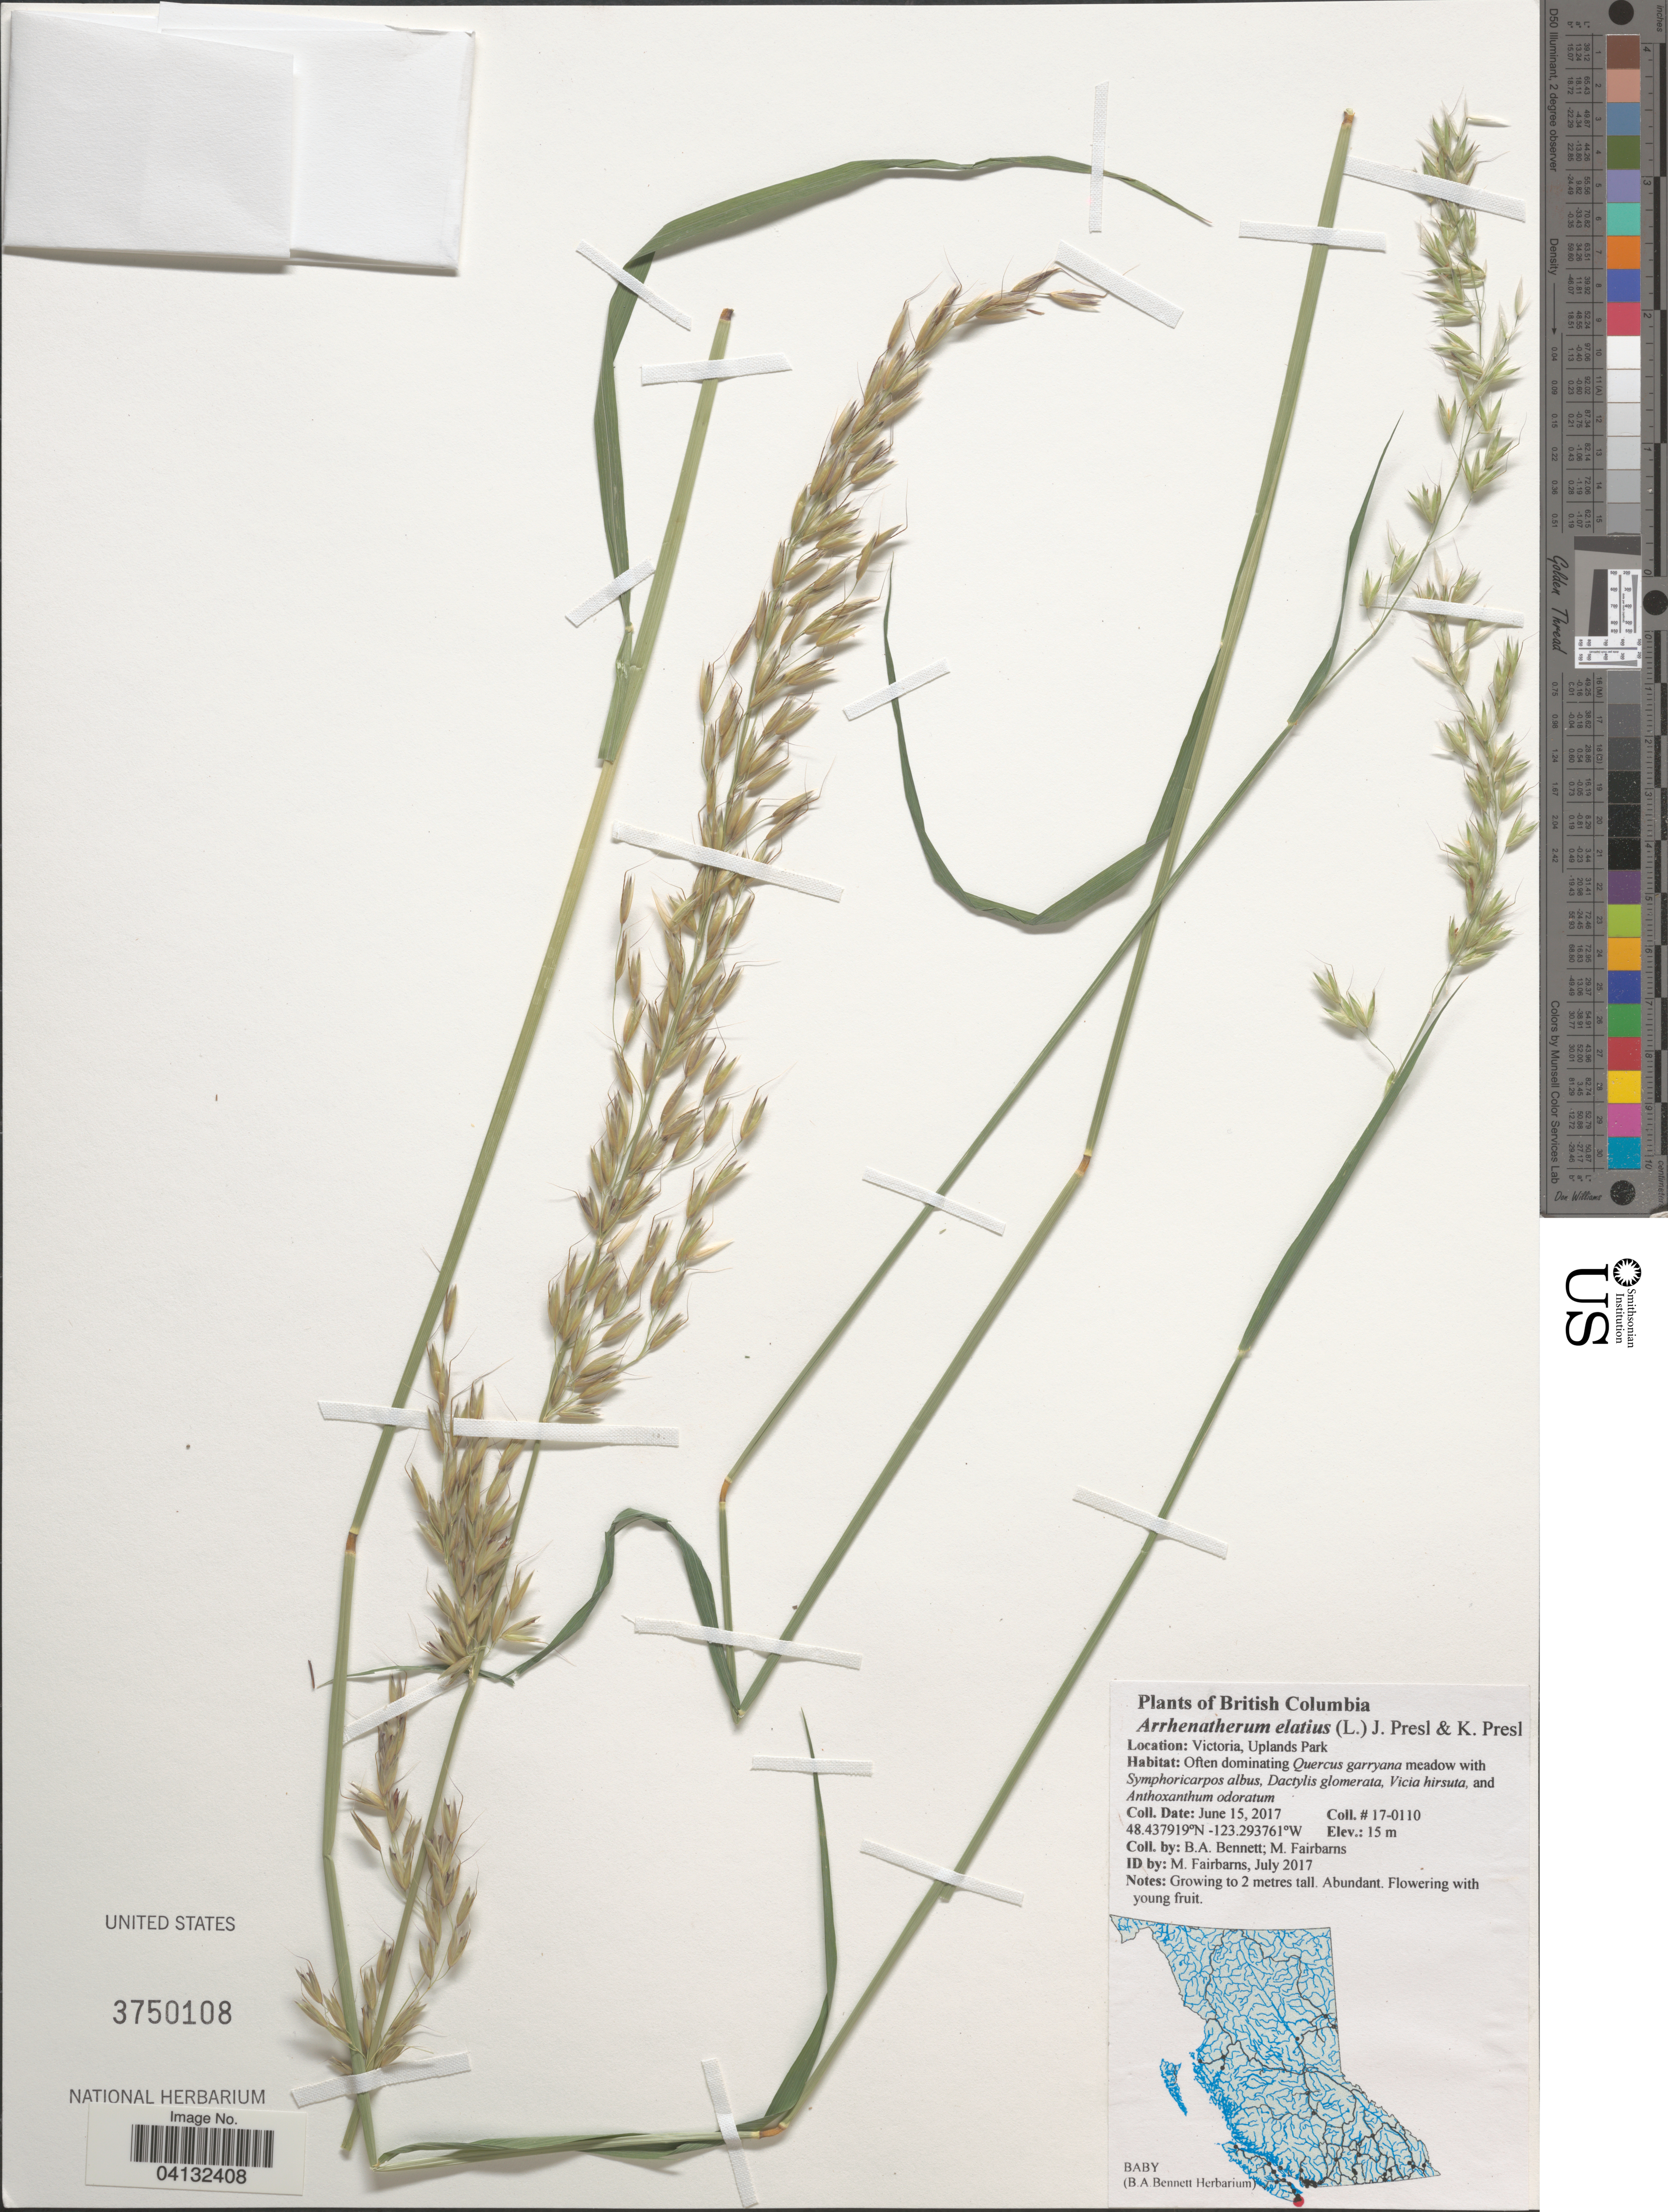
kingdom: Plantae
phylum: Tracheophyta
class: Liliopsida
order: Poales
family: Poaceae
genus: Arrhenatherum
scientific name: Arrhenatherum elatius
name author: (L.) J. Presl & C. Presl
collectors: B. A. Bennett & M. Fairbarns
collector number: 17-0110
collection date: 2017-06-15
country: Canada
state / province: British Columbia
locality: Victoria, Uplands Park.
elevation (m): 15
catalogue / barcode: US 3750108